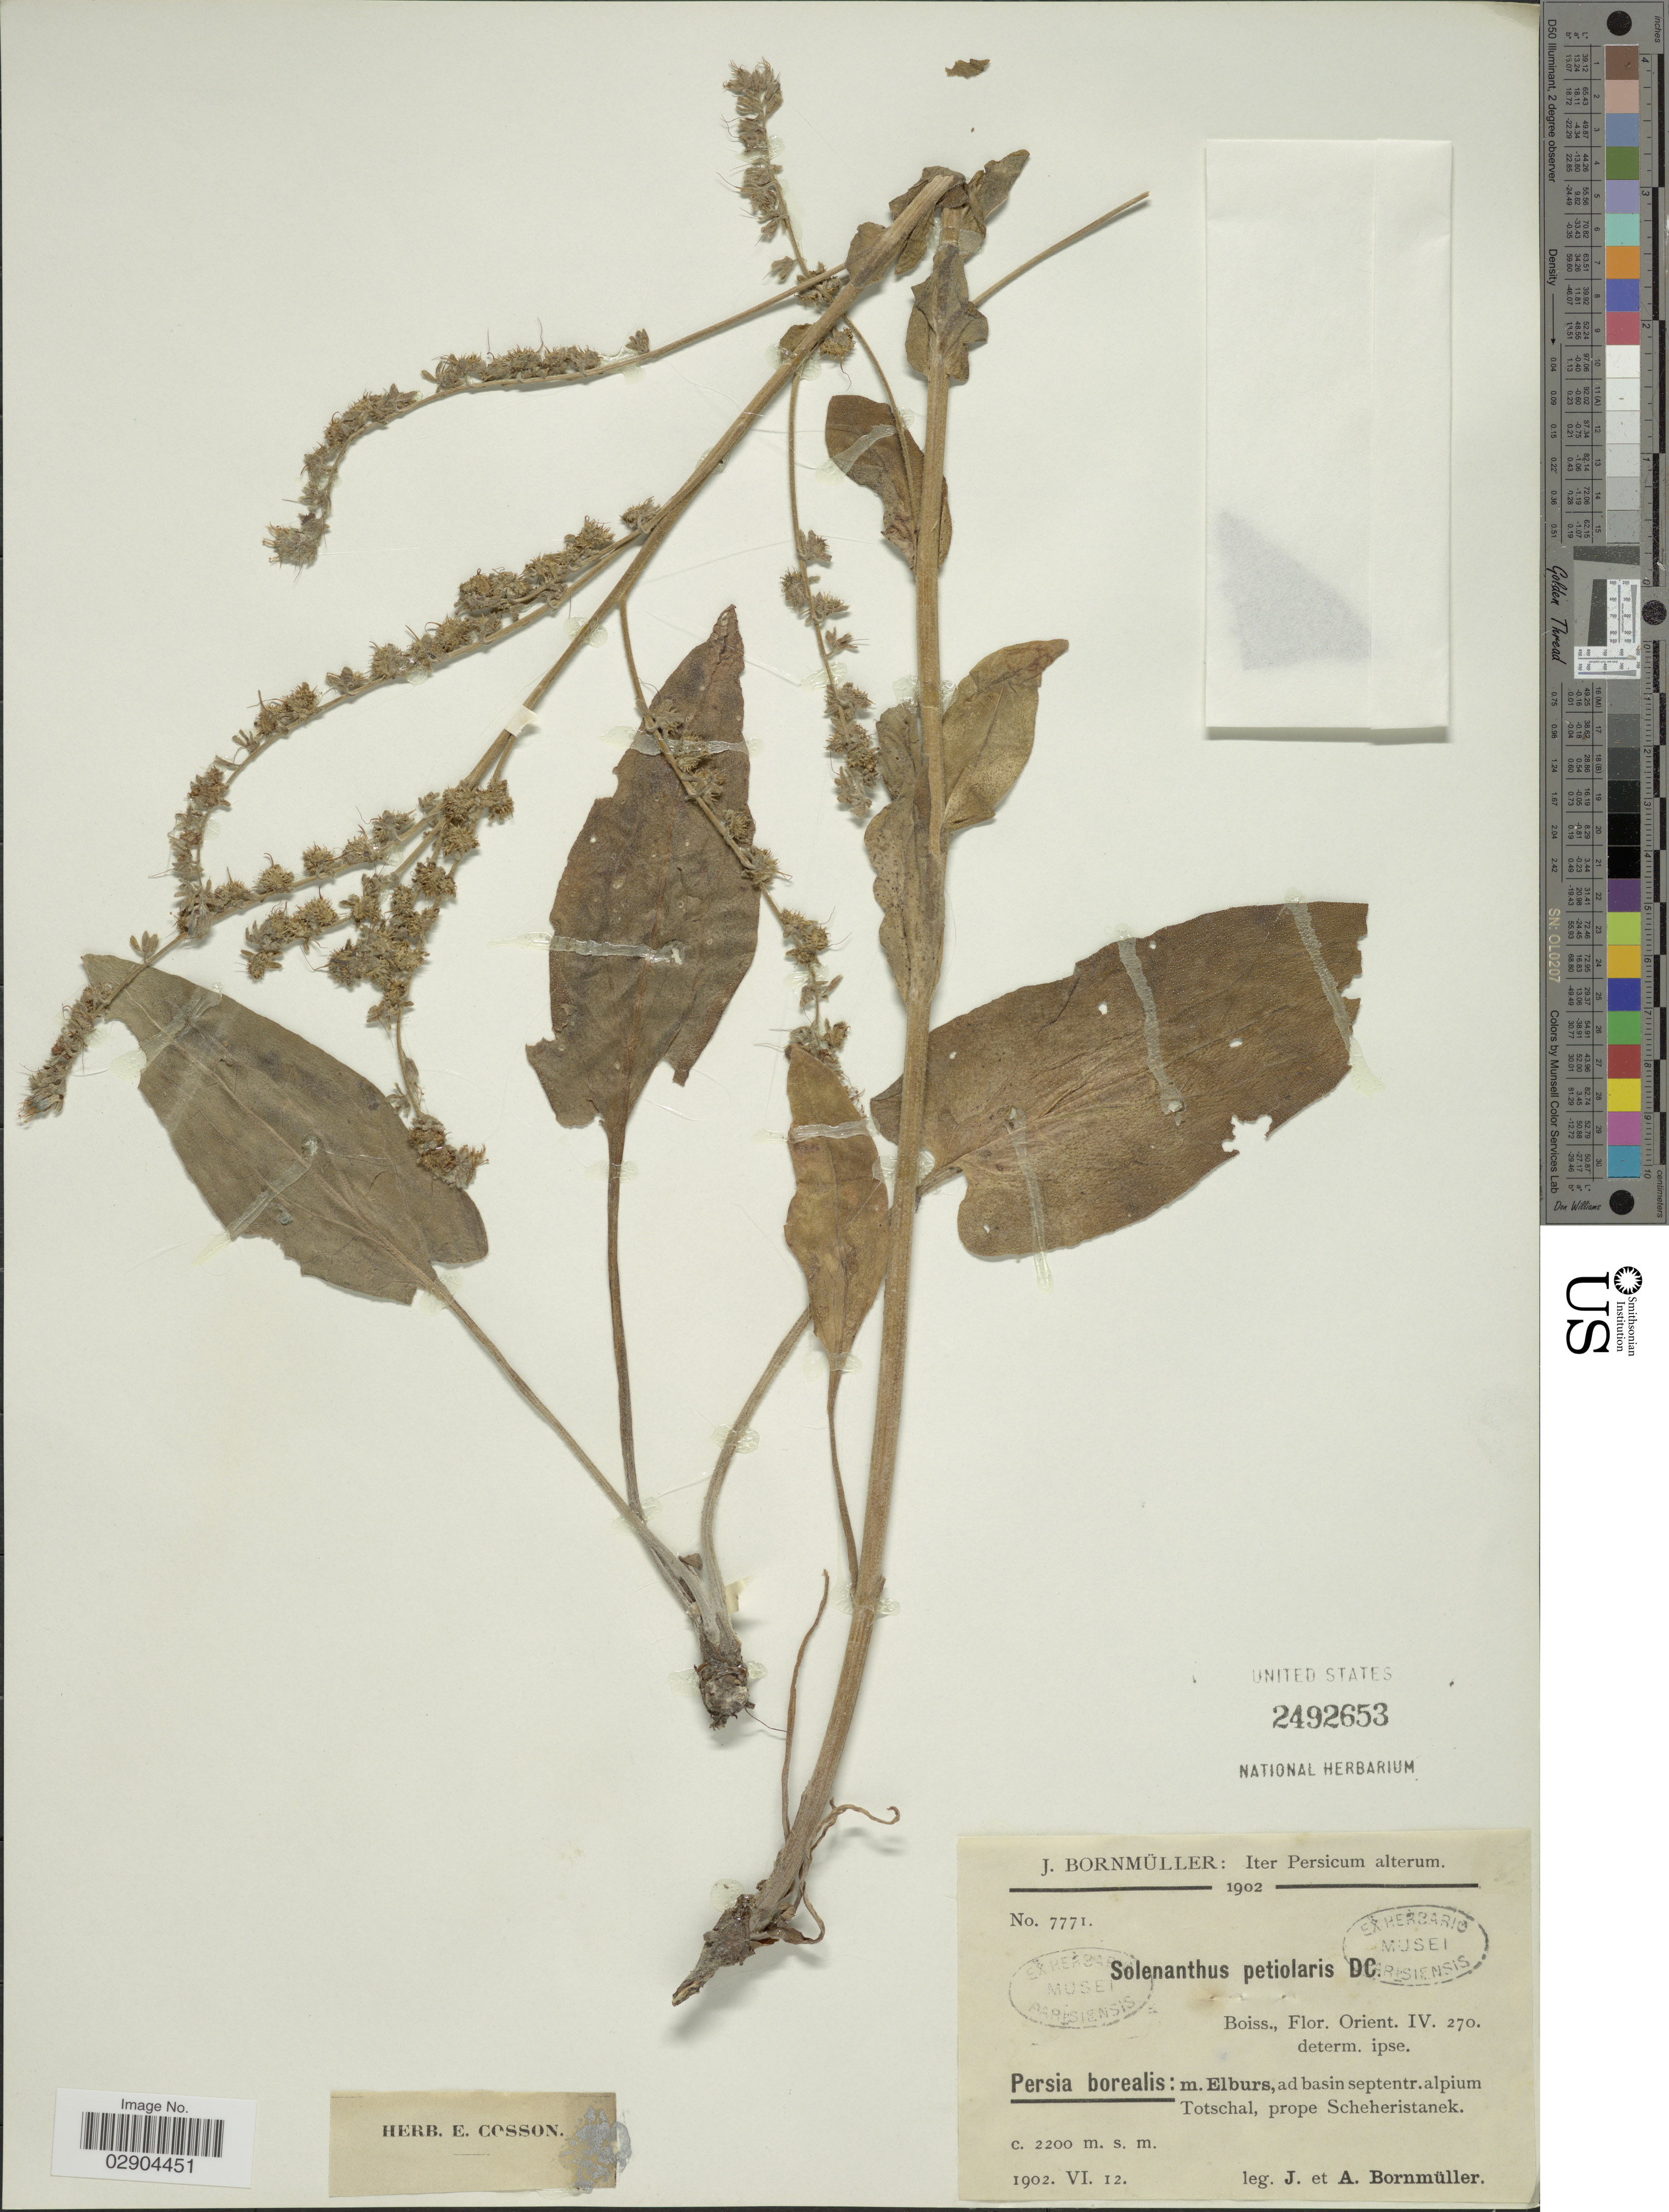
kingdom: Plantae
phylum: Tracheophyta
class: Magnoliopsida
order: Boraginales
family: Boraginaceae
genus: Solenanthus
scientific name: Solenanthus circinatus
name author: Ledeb.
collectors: J. Bornmüller & A. Bornmüller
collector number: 7771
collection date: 1902-06-12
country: Iran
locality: Persia borealis: m. Elburs, ad basin septentr. alpium Totschal, prope Scheheristanek.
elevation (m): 2200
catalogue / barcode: US 2492653